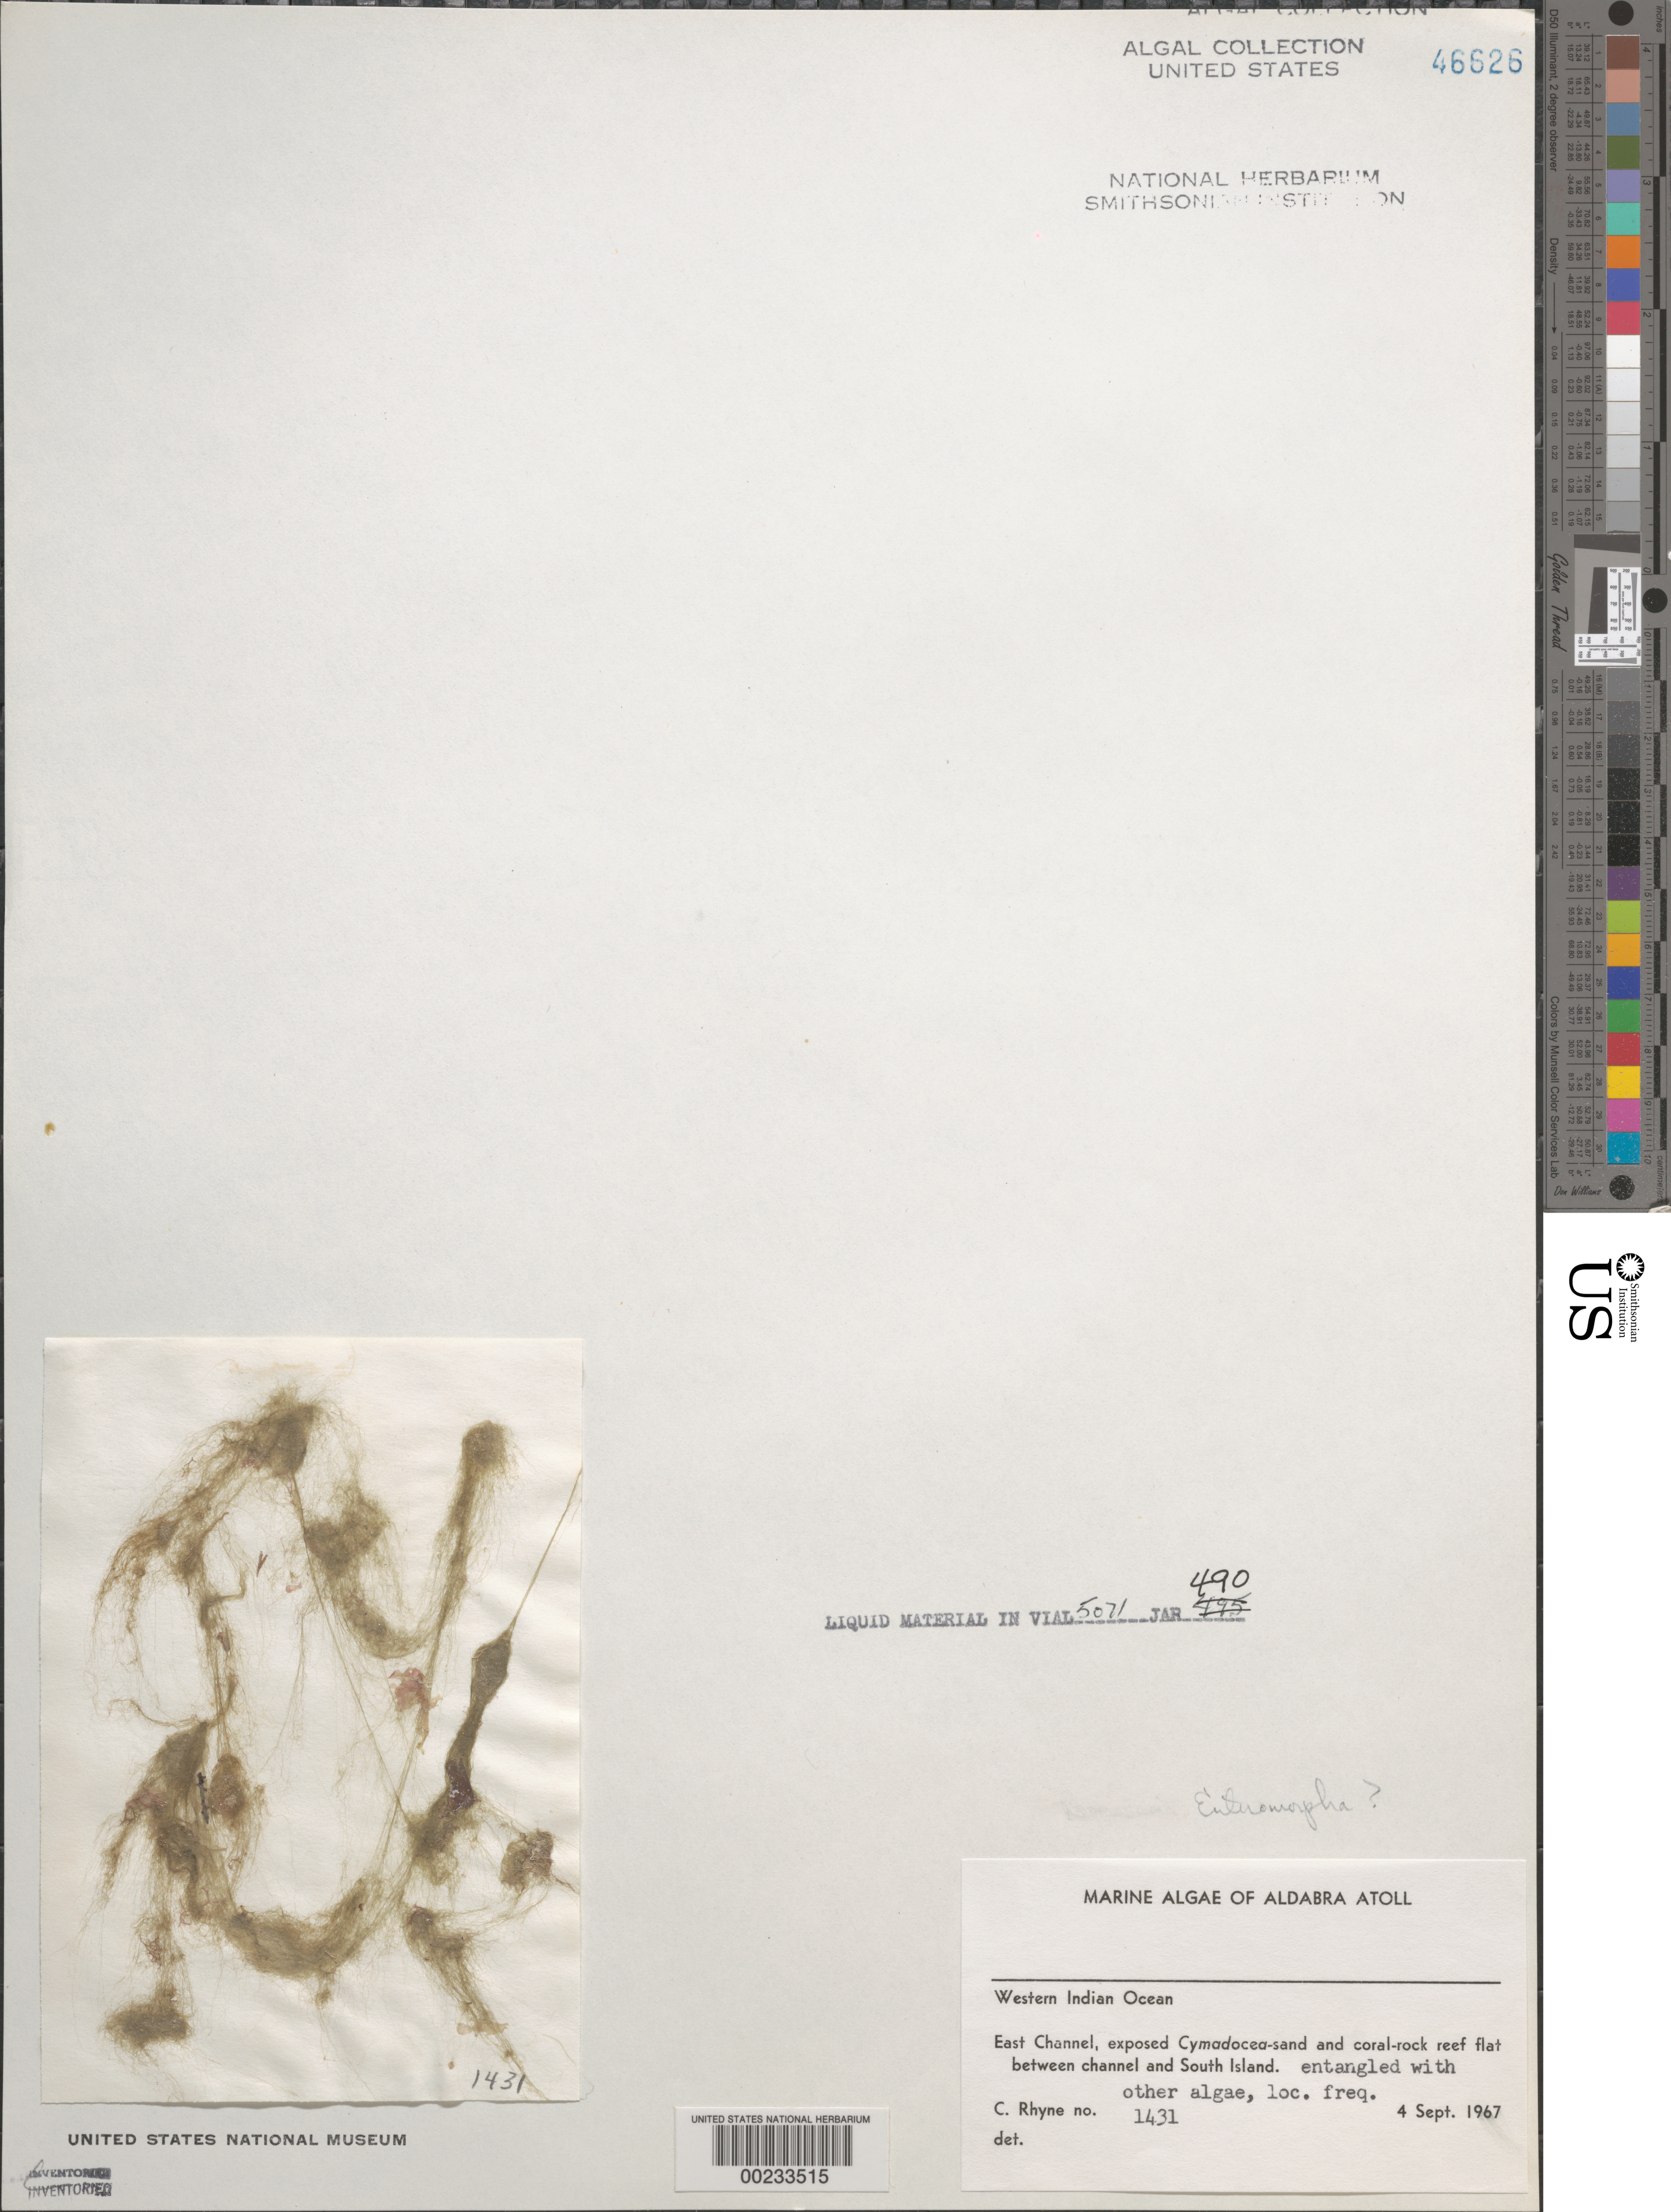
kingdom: Plantae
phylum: Chlorophyta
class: Ulvophyceae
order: Ulvales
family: Ulvaceae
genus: Ulva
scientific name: Ulva sp.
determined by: Algae name updating Project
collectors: C. Rhyne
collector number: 1431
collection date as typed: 04 Sep 1967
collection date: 1967-09-04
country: Seychelles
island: Aldabra Atoll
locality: Between East Channel and South Island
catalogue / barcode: US 46626